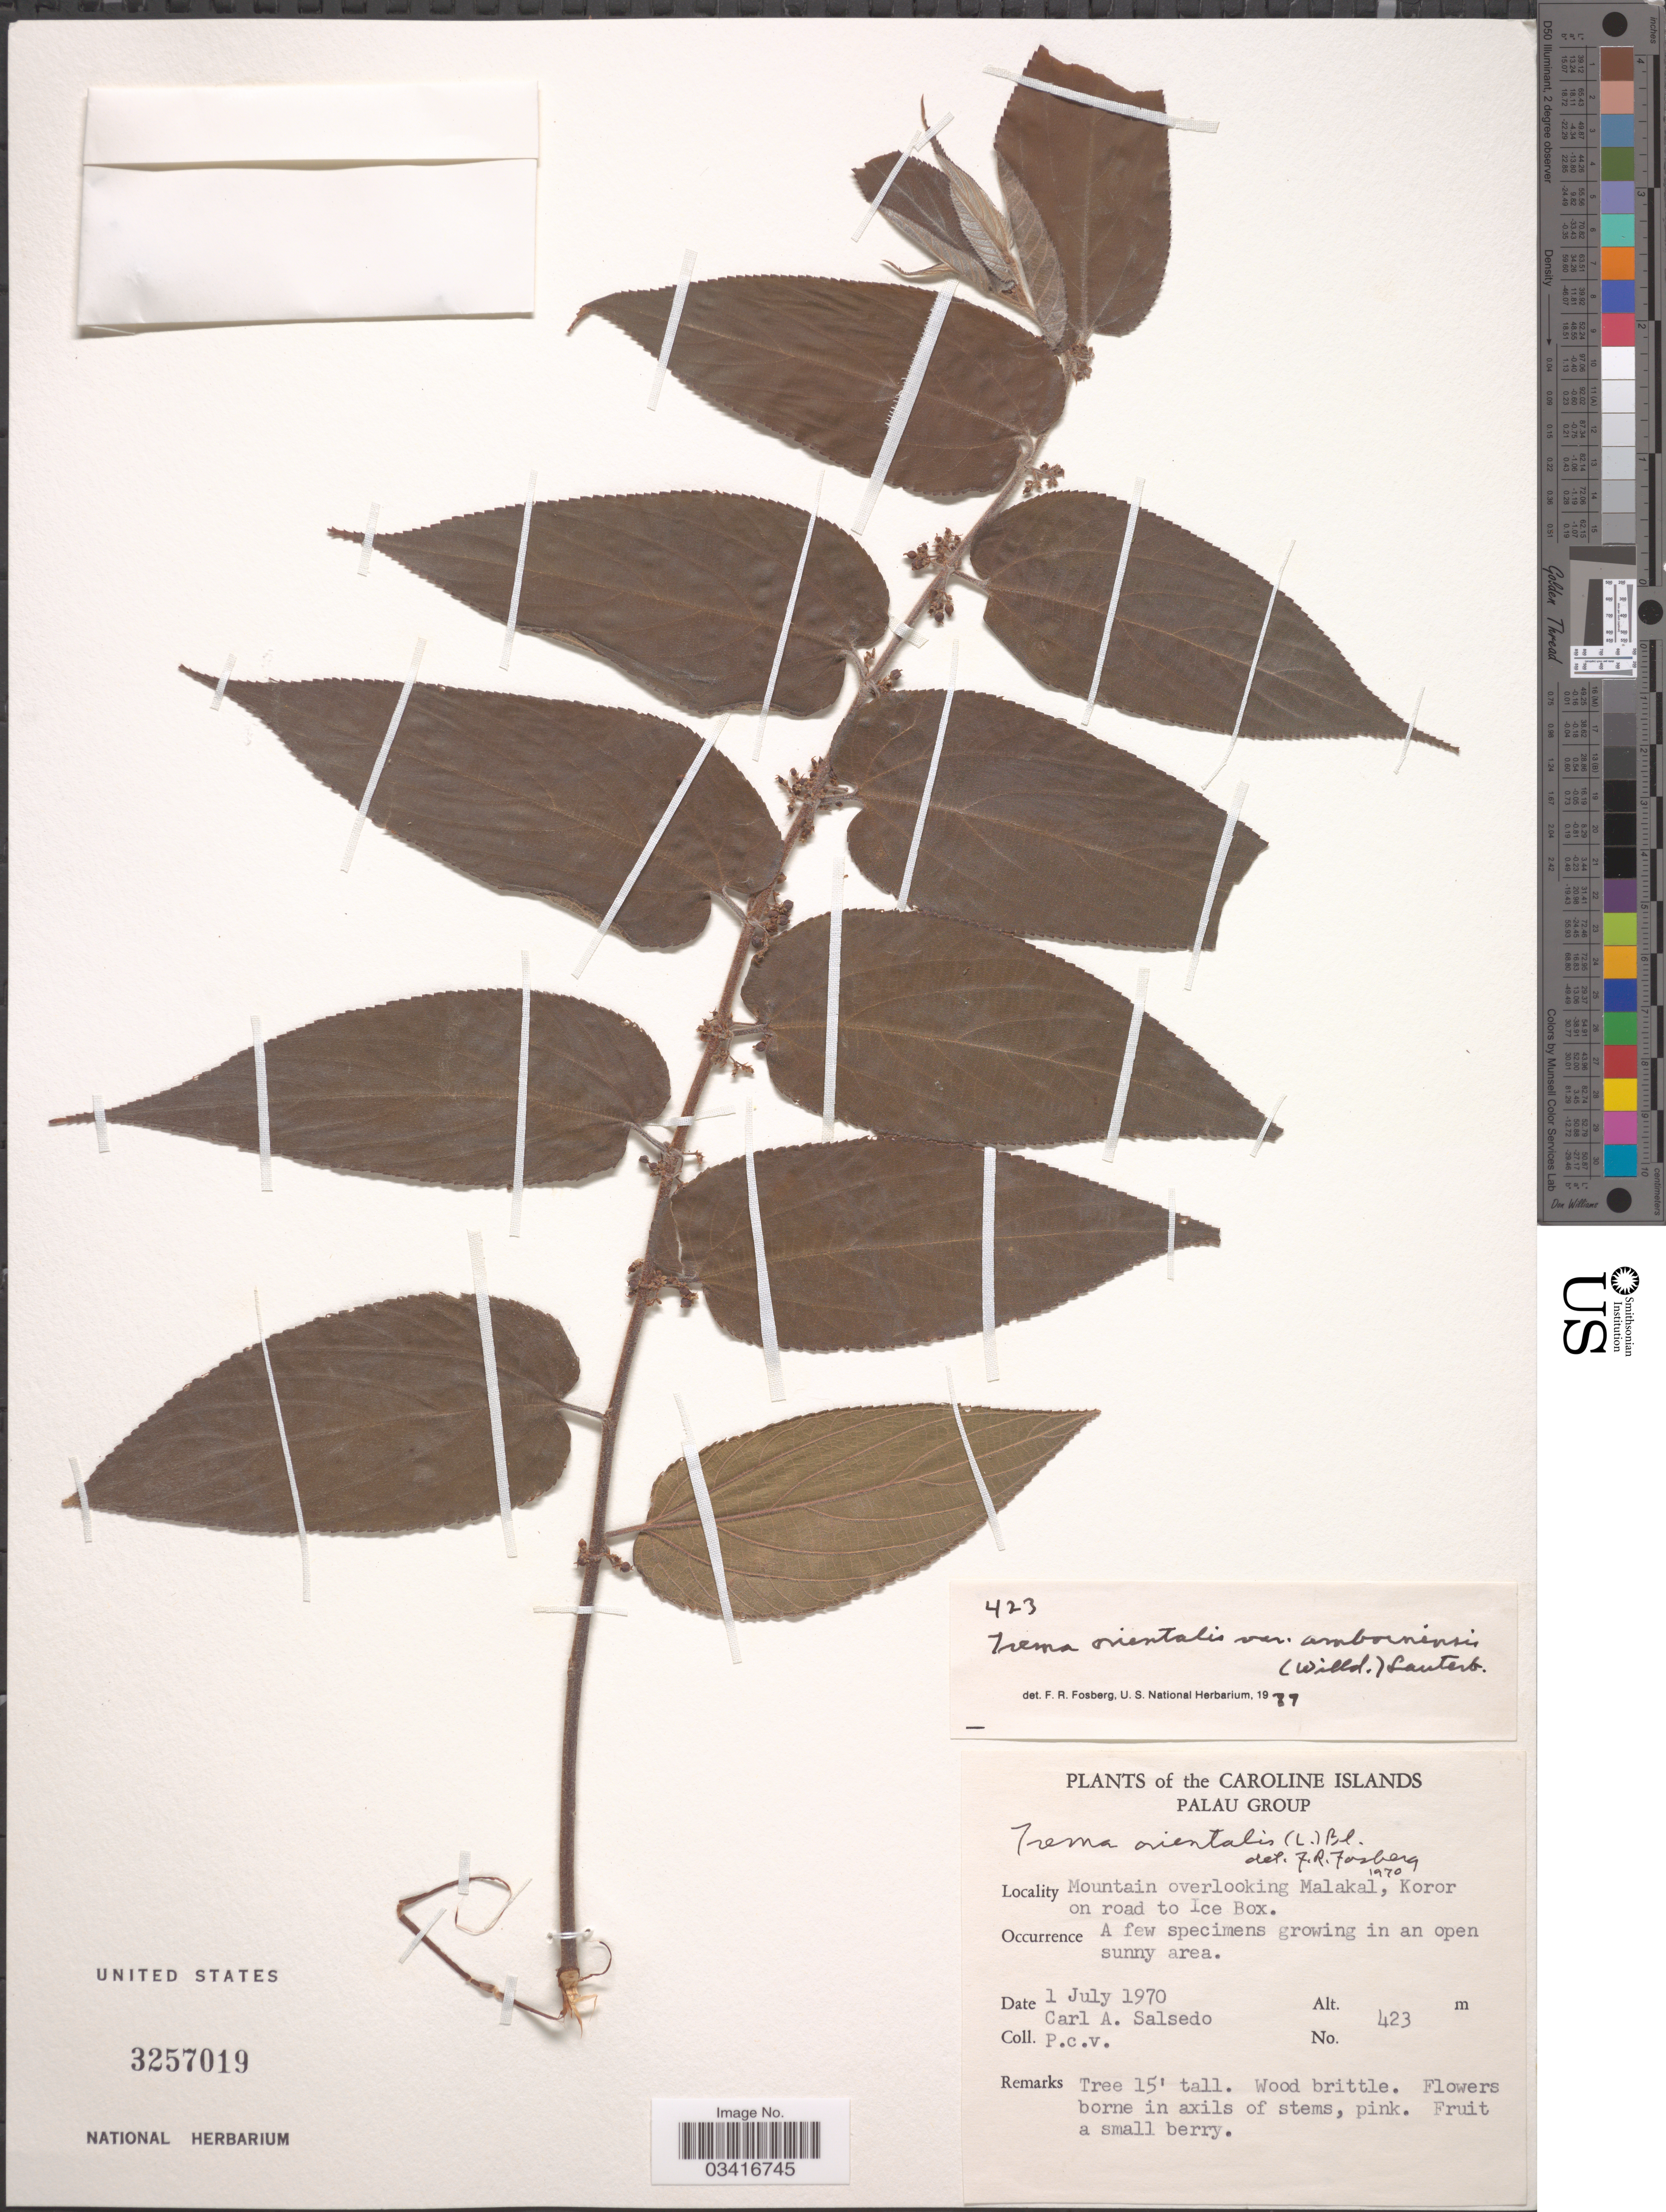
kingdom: Plantae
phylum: Tracheophyta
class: Magnoliopsida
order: Rosales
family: Cannabaceae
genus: Trema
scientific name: Trema orientale var. amboinensis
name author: (Willd.) Lauterb.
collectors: C.A. Salsedo & P.C.V.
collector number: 423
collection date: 1970-07-01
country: Palau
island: Oreor [Koror]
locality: The Caroline Islands. Palau Group. Mountain overlooking Malakal, Koror on road to Ice Box.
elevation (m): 423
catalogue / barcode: US 3257019